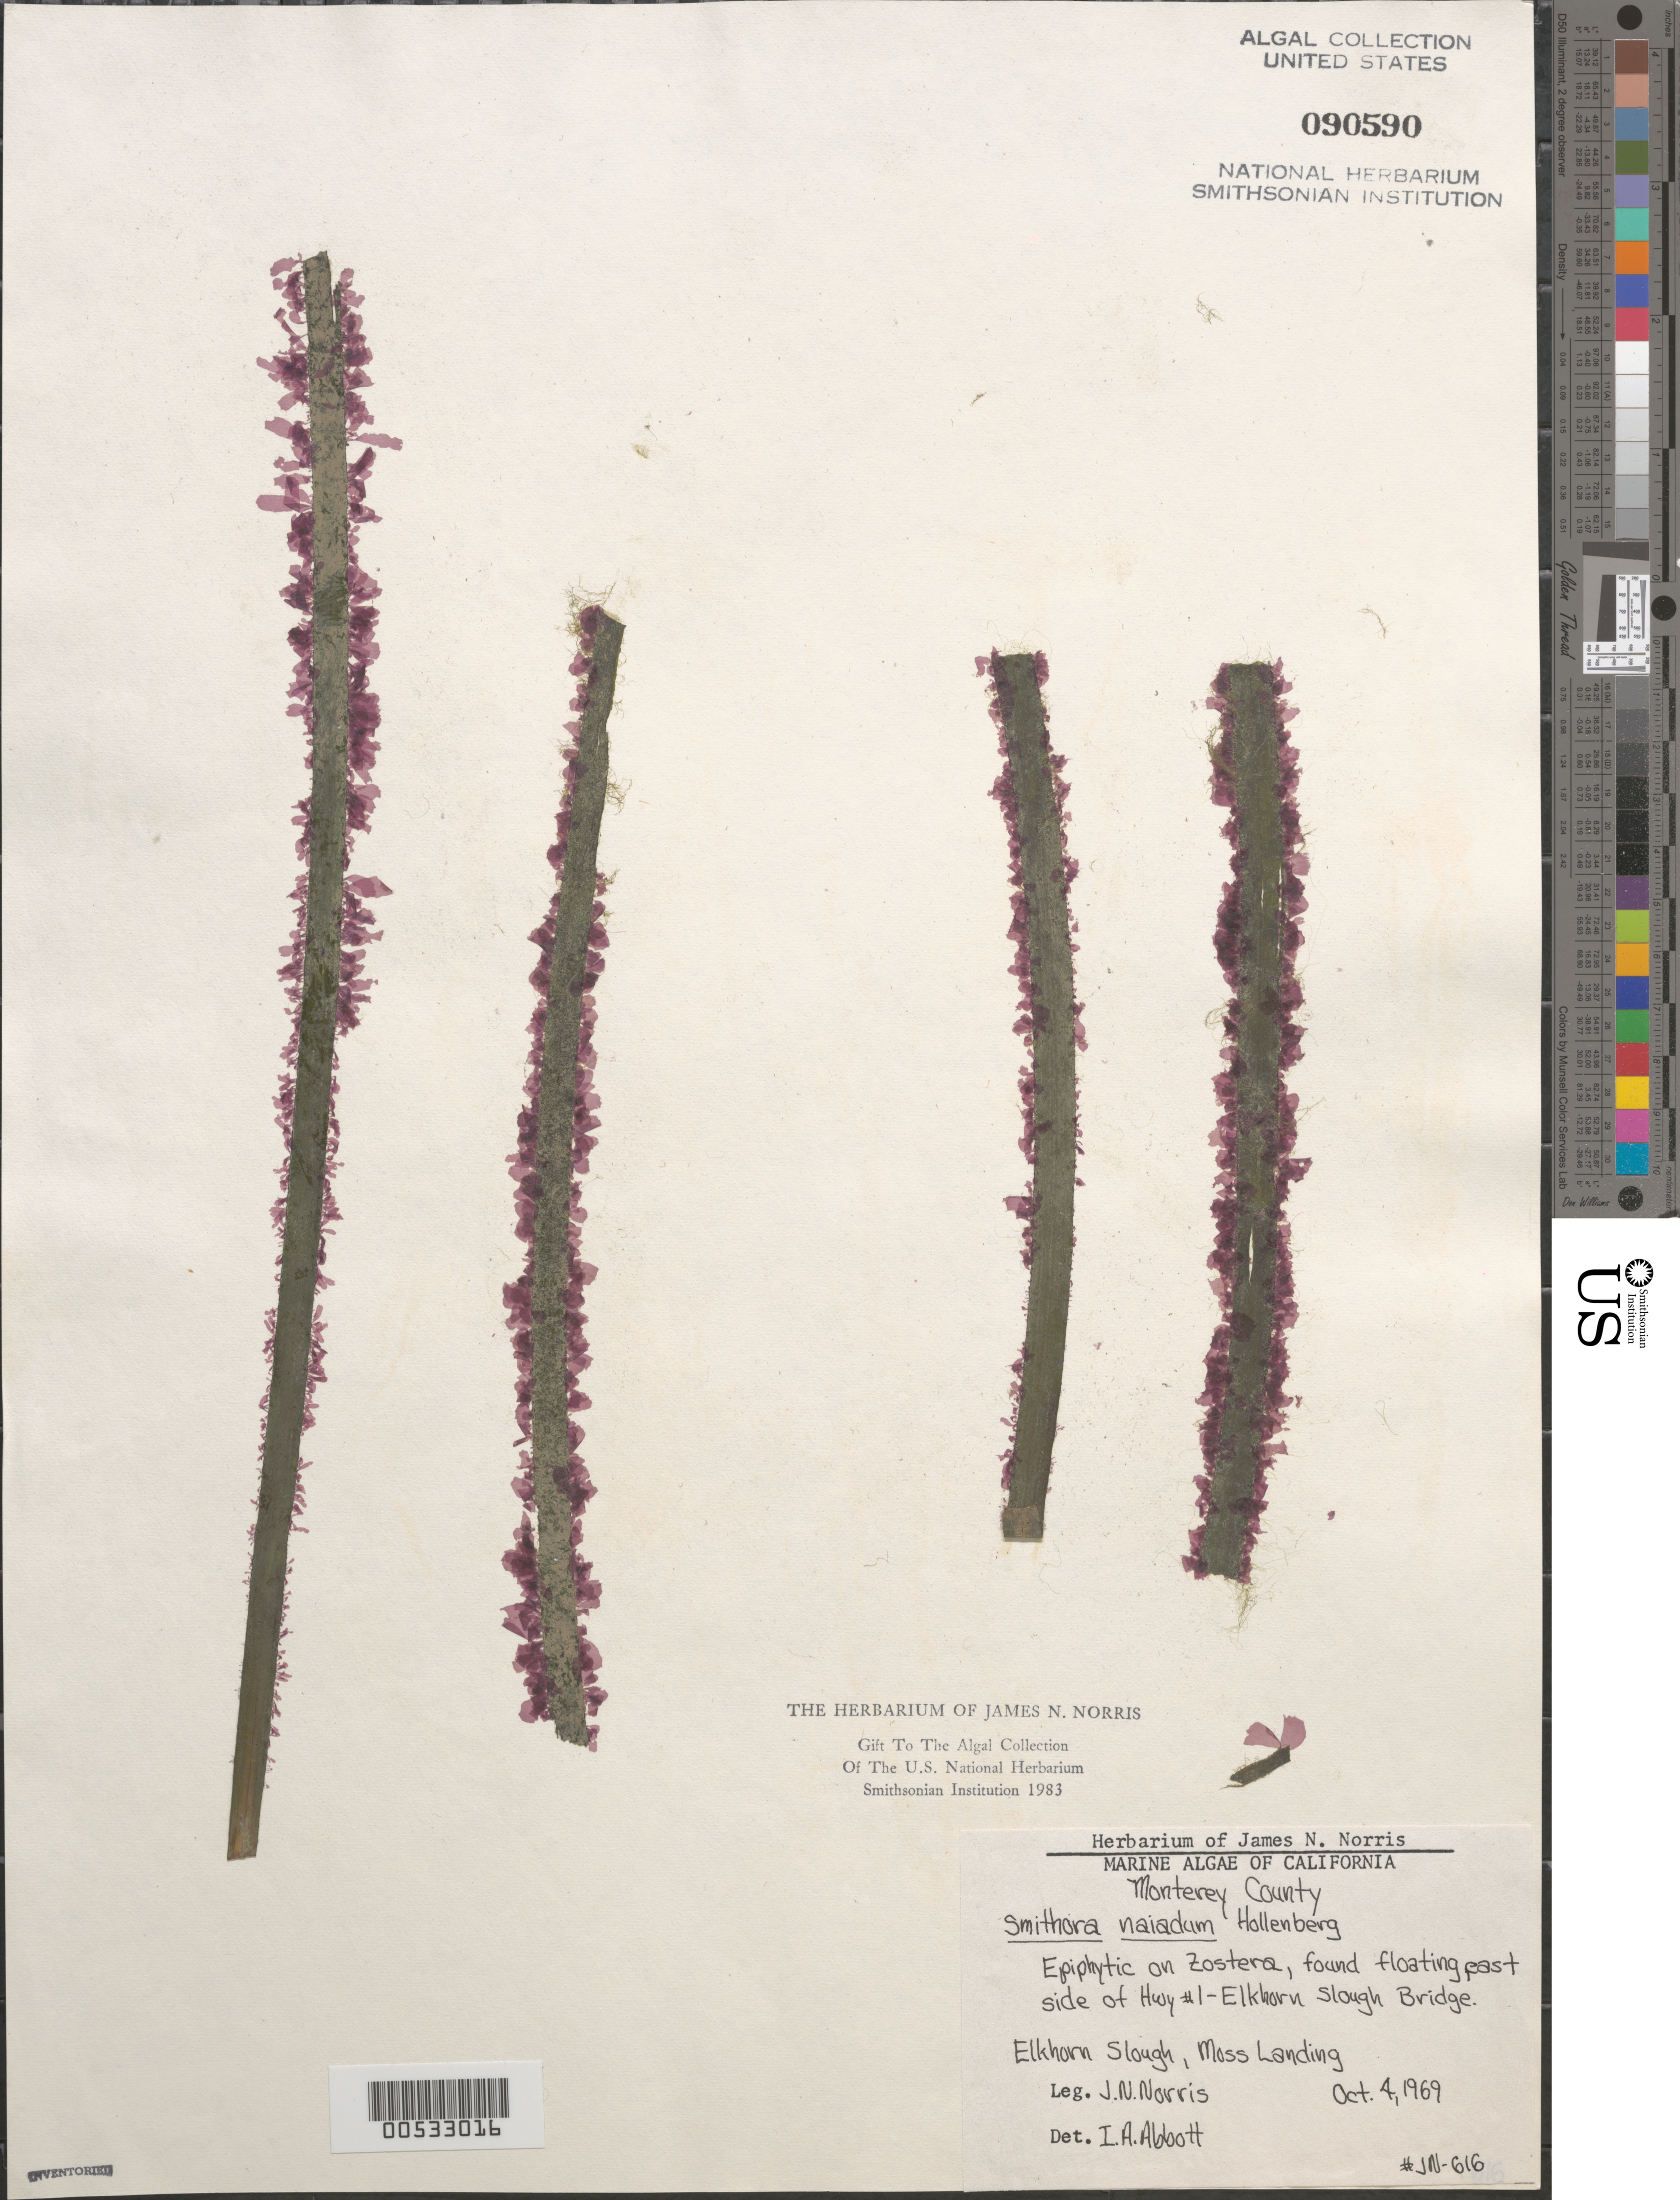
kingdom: Plantae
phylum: Rhodophyta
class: Compsopogonophyceae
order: Erythropeltidales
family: Erythrotrichiaceae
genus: Smithora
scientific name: Smithora naiadum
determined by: Abbott, Isabella A.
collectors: J. N. Norris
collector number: JN-616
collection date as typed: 04 Oct 1969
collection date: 1969-10-04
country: United States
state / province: California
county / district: Monterey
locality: Elkhorn Slough Bridge, Elkhorn Slough, Moss Landing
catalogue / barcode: US 90590